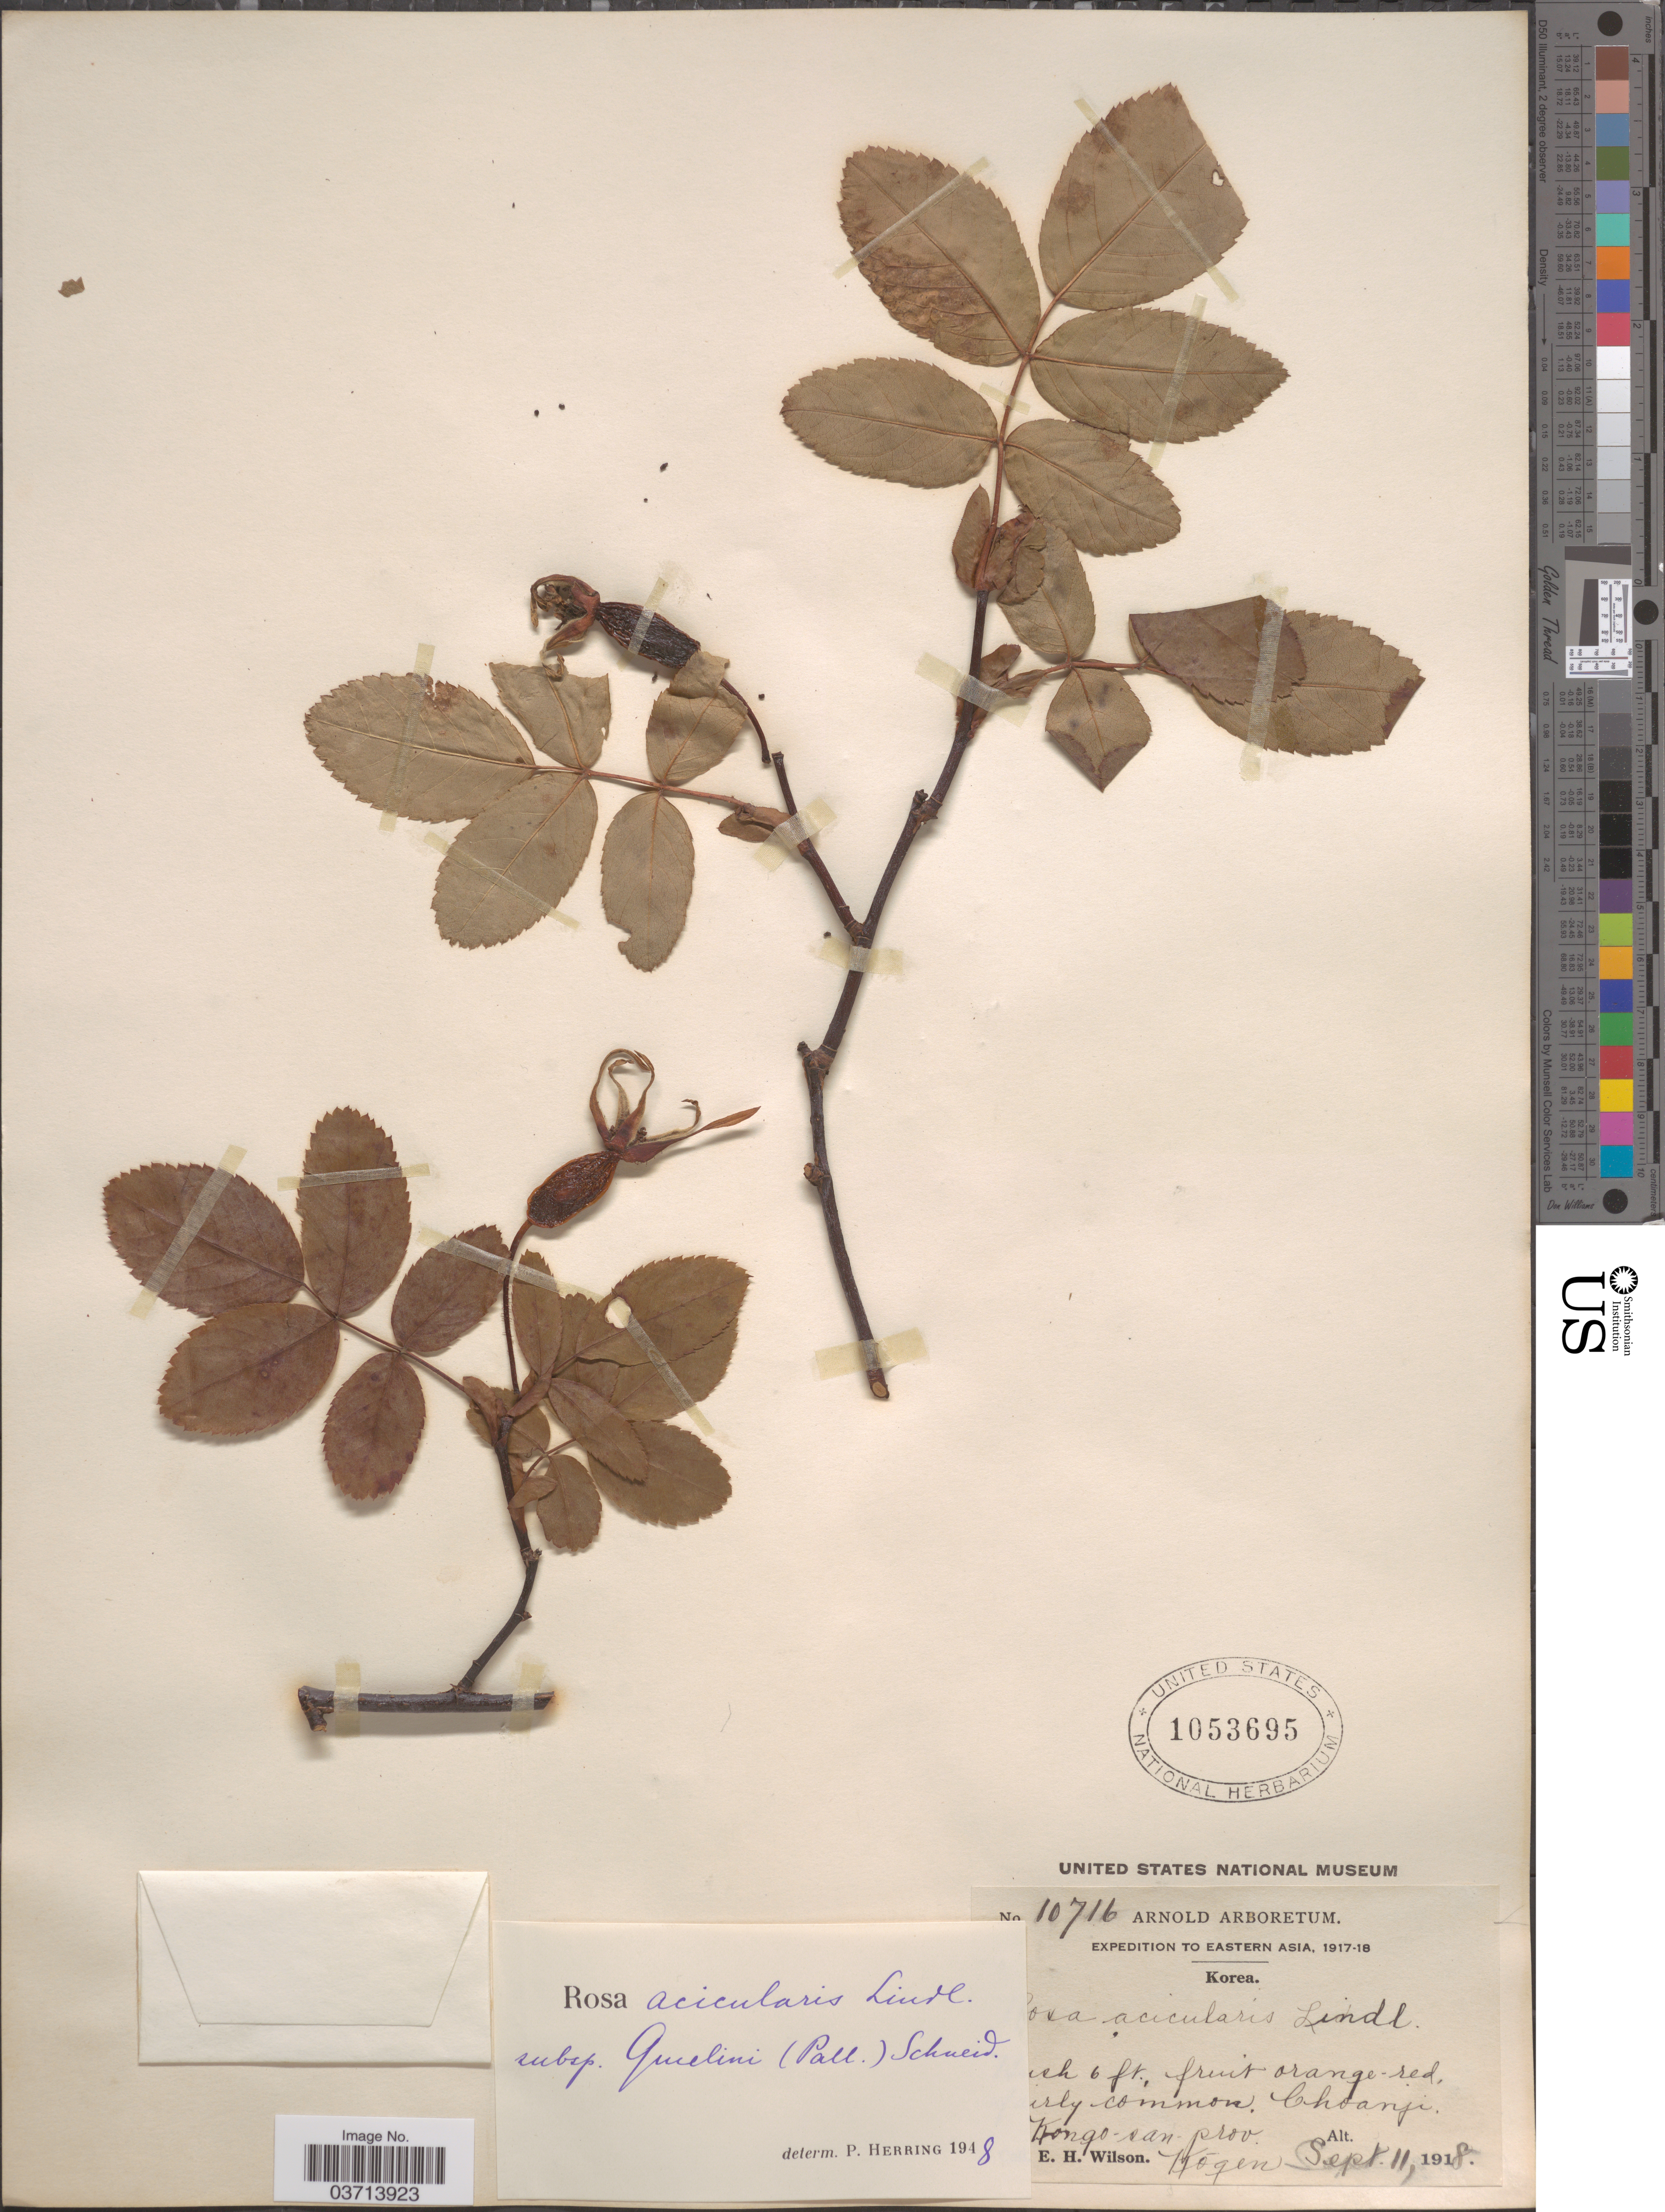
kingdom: Plantae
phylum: Tracheophyta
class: Magnoliopsida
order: Rosales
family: Rosaceae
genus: Rosa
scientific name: Rosa acicularis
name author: Lindl.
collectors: E. Wilson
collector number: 10716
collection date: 1918-09-11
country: North Korea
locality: Korea. Kchoanji. [illegible text] Kongo-san-prov. Kógen.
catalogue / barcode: US 1053695